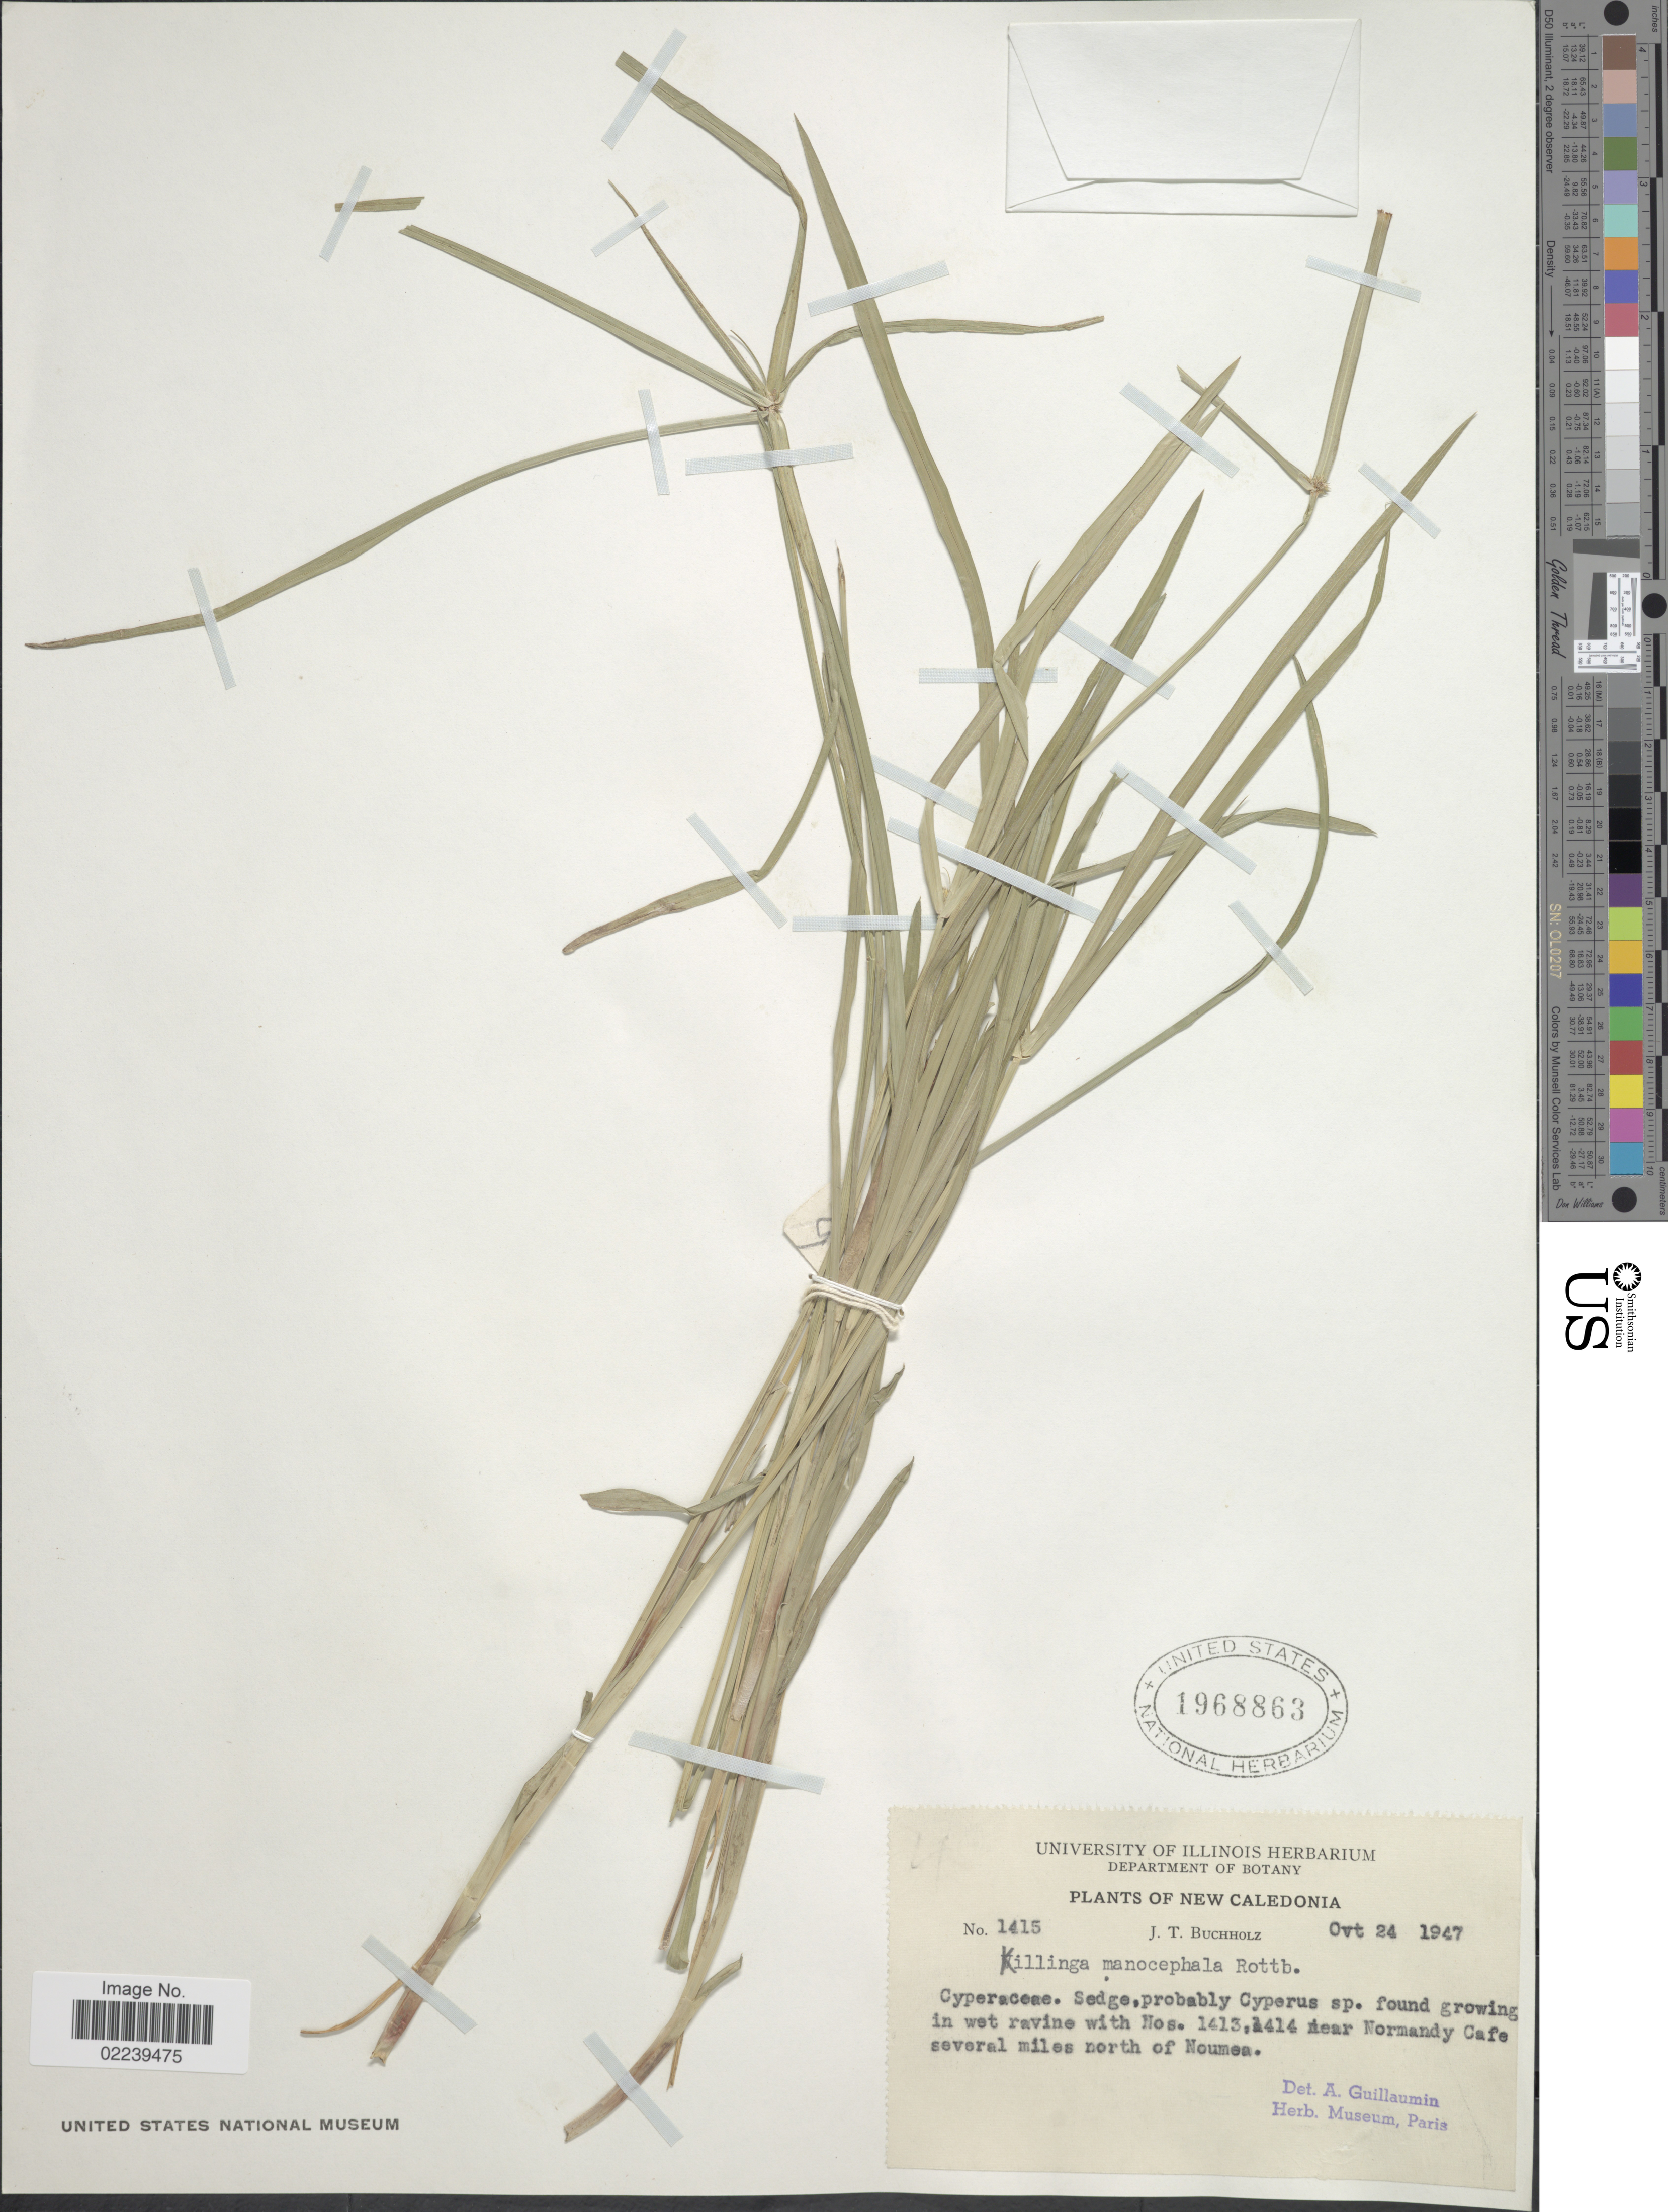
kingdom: Plantae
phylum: Tracheophyta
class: Liliopsida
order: Poales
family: Cyperaceae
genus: Cyperus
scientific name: Cyperus aromaticus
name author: (Ridl.) Mattf. & Kük.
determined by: Strong, M. T., (US), Smithsonian Institution - National Museum of Natural History (UNITED STATES)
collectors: J. T. Buchholz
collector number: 1415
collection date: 1947-10-24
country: New Caledonia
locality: Near Normandy Cafe several miles north of Noumea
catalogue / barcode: US 1968863